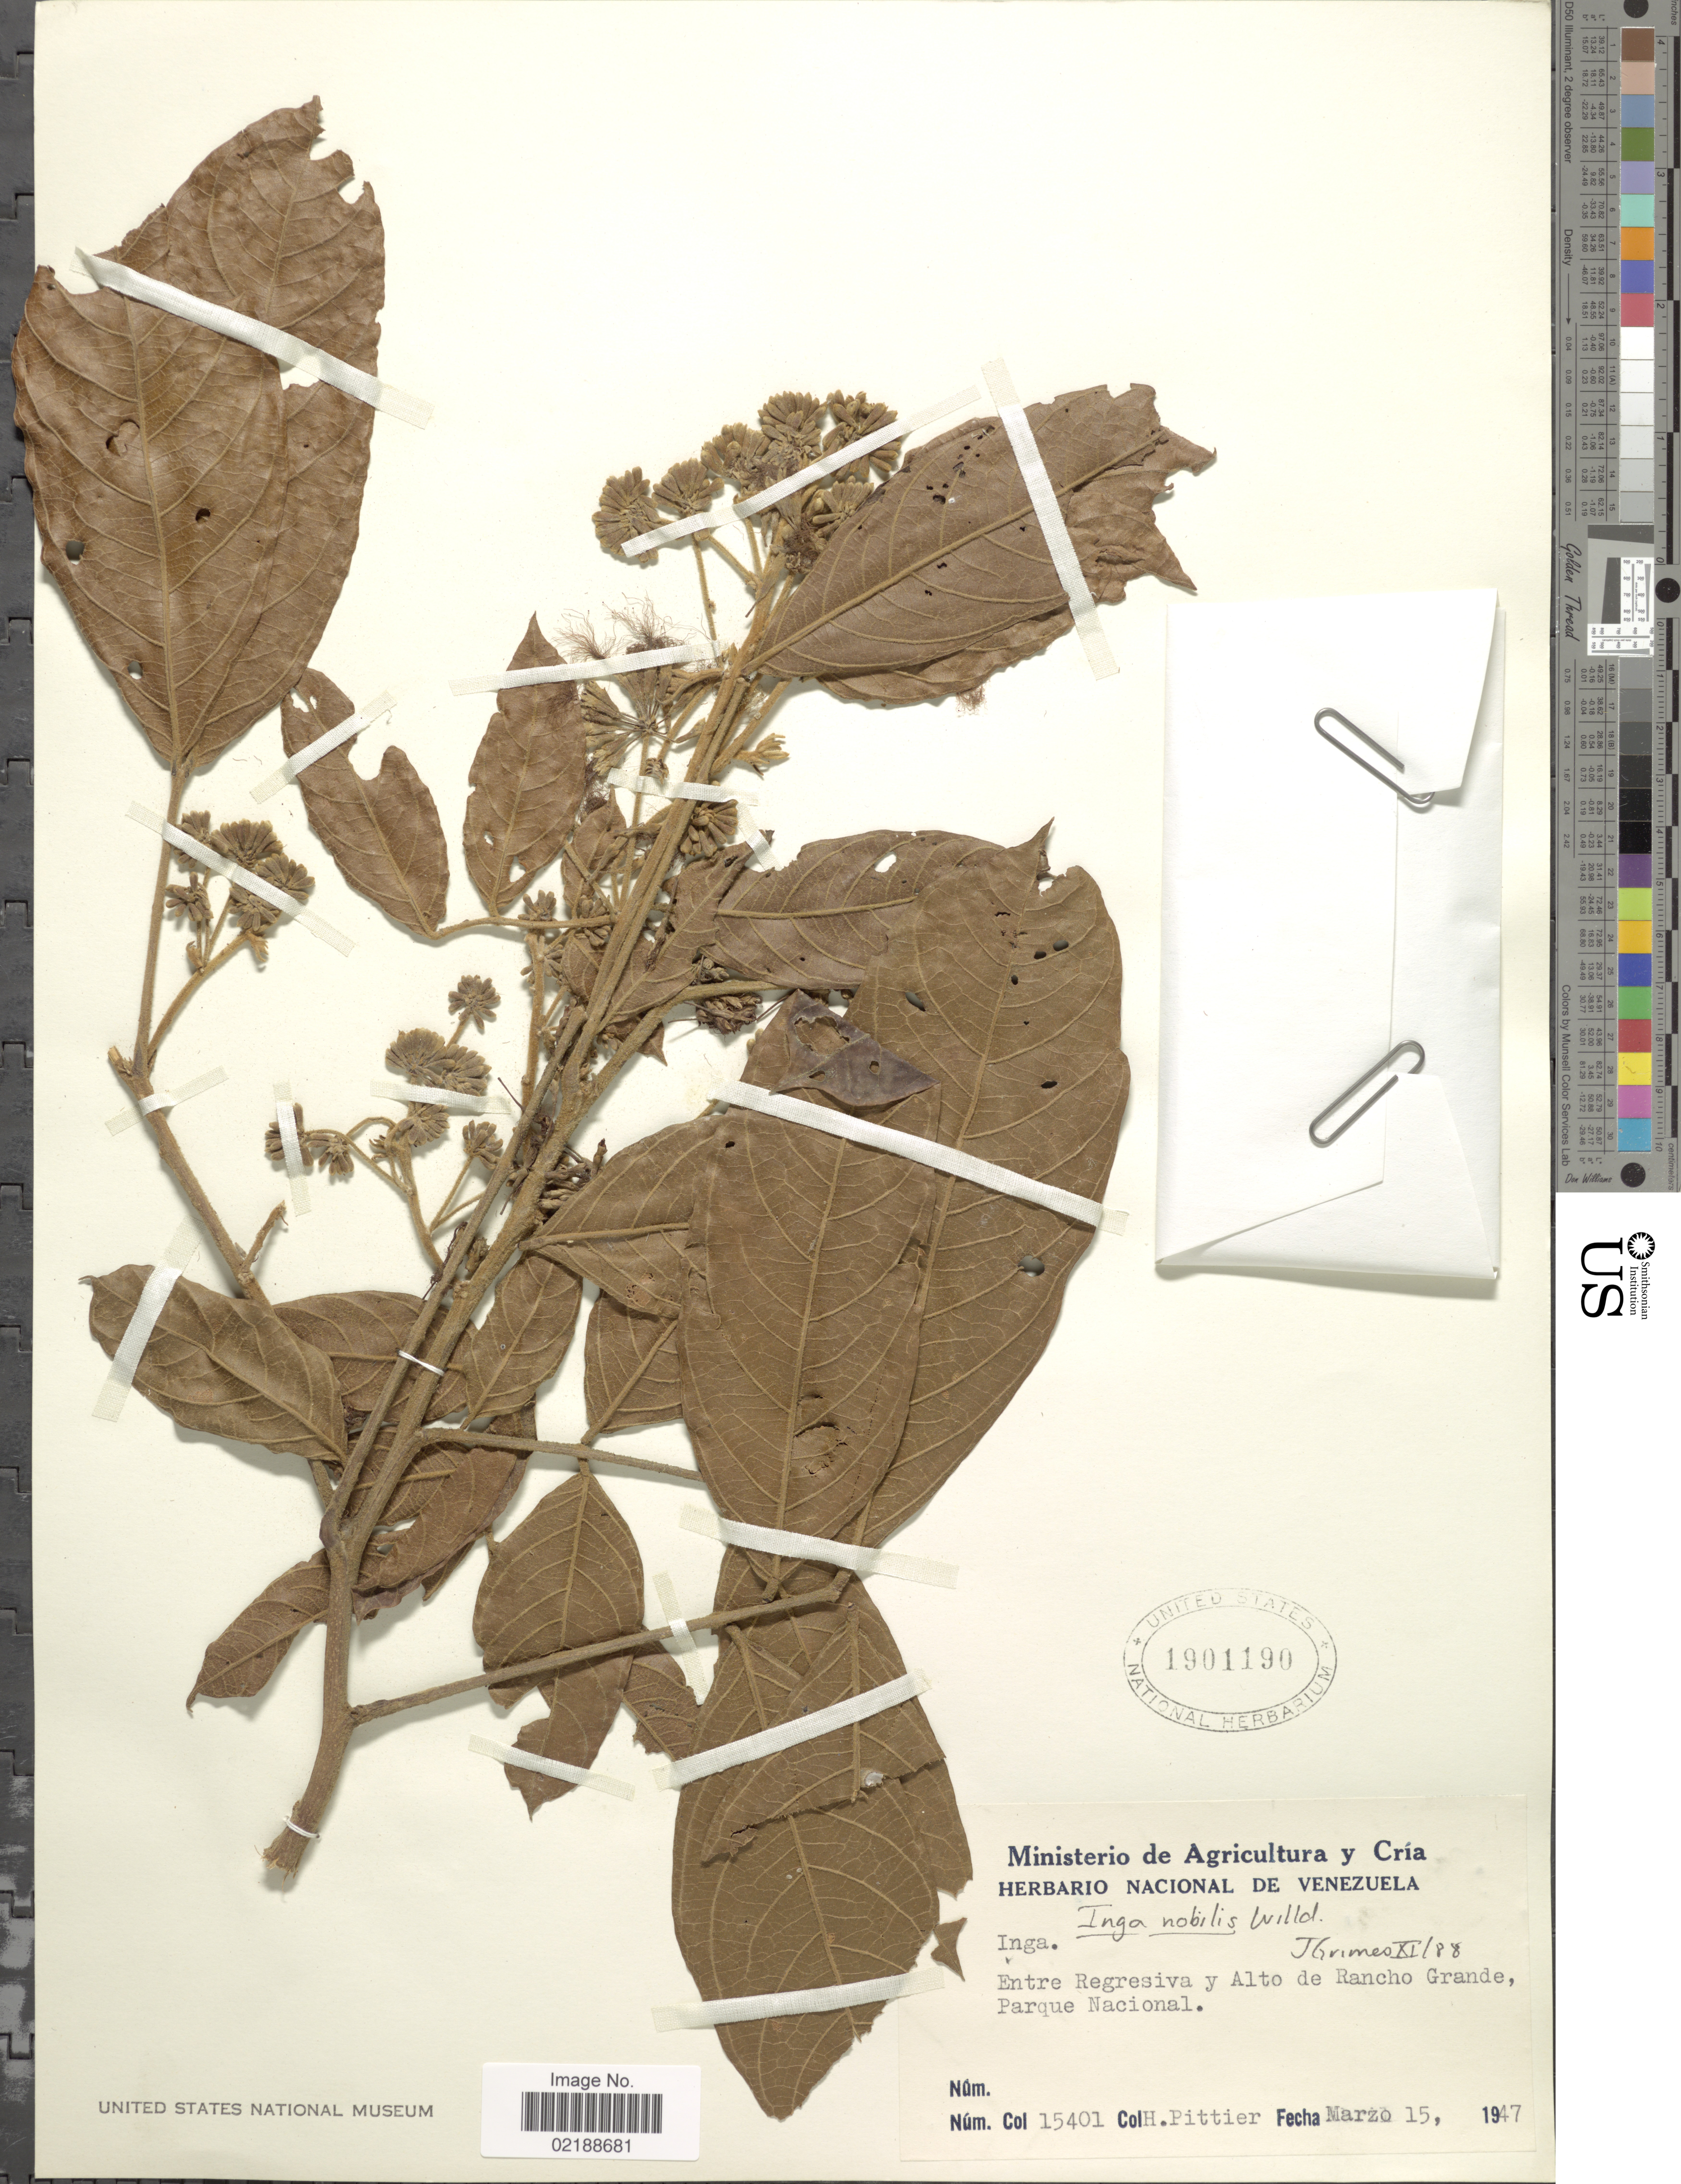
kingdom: Plantae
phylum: Tracheophyta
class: Magnoliopsida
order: Fabales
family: Fabaceae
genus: Inga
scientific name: Inga nobilis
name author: Willd.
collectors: H. F. Pittier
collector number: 15401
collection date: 1947-03-15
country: Venezuela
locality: Entre Regresiva y Alto de Rancho Grande, Parque Nacional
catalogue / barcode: US 1901190